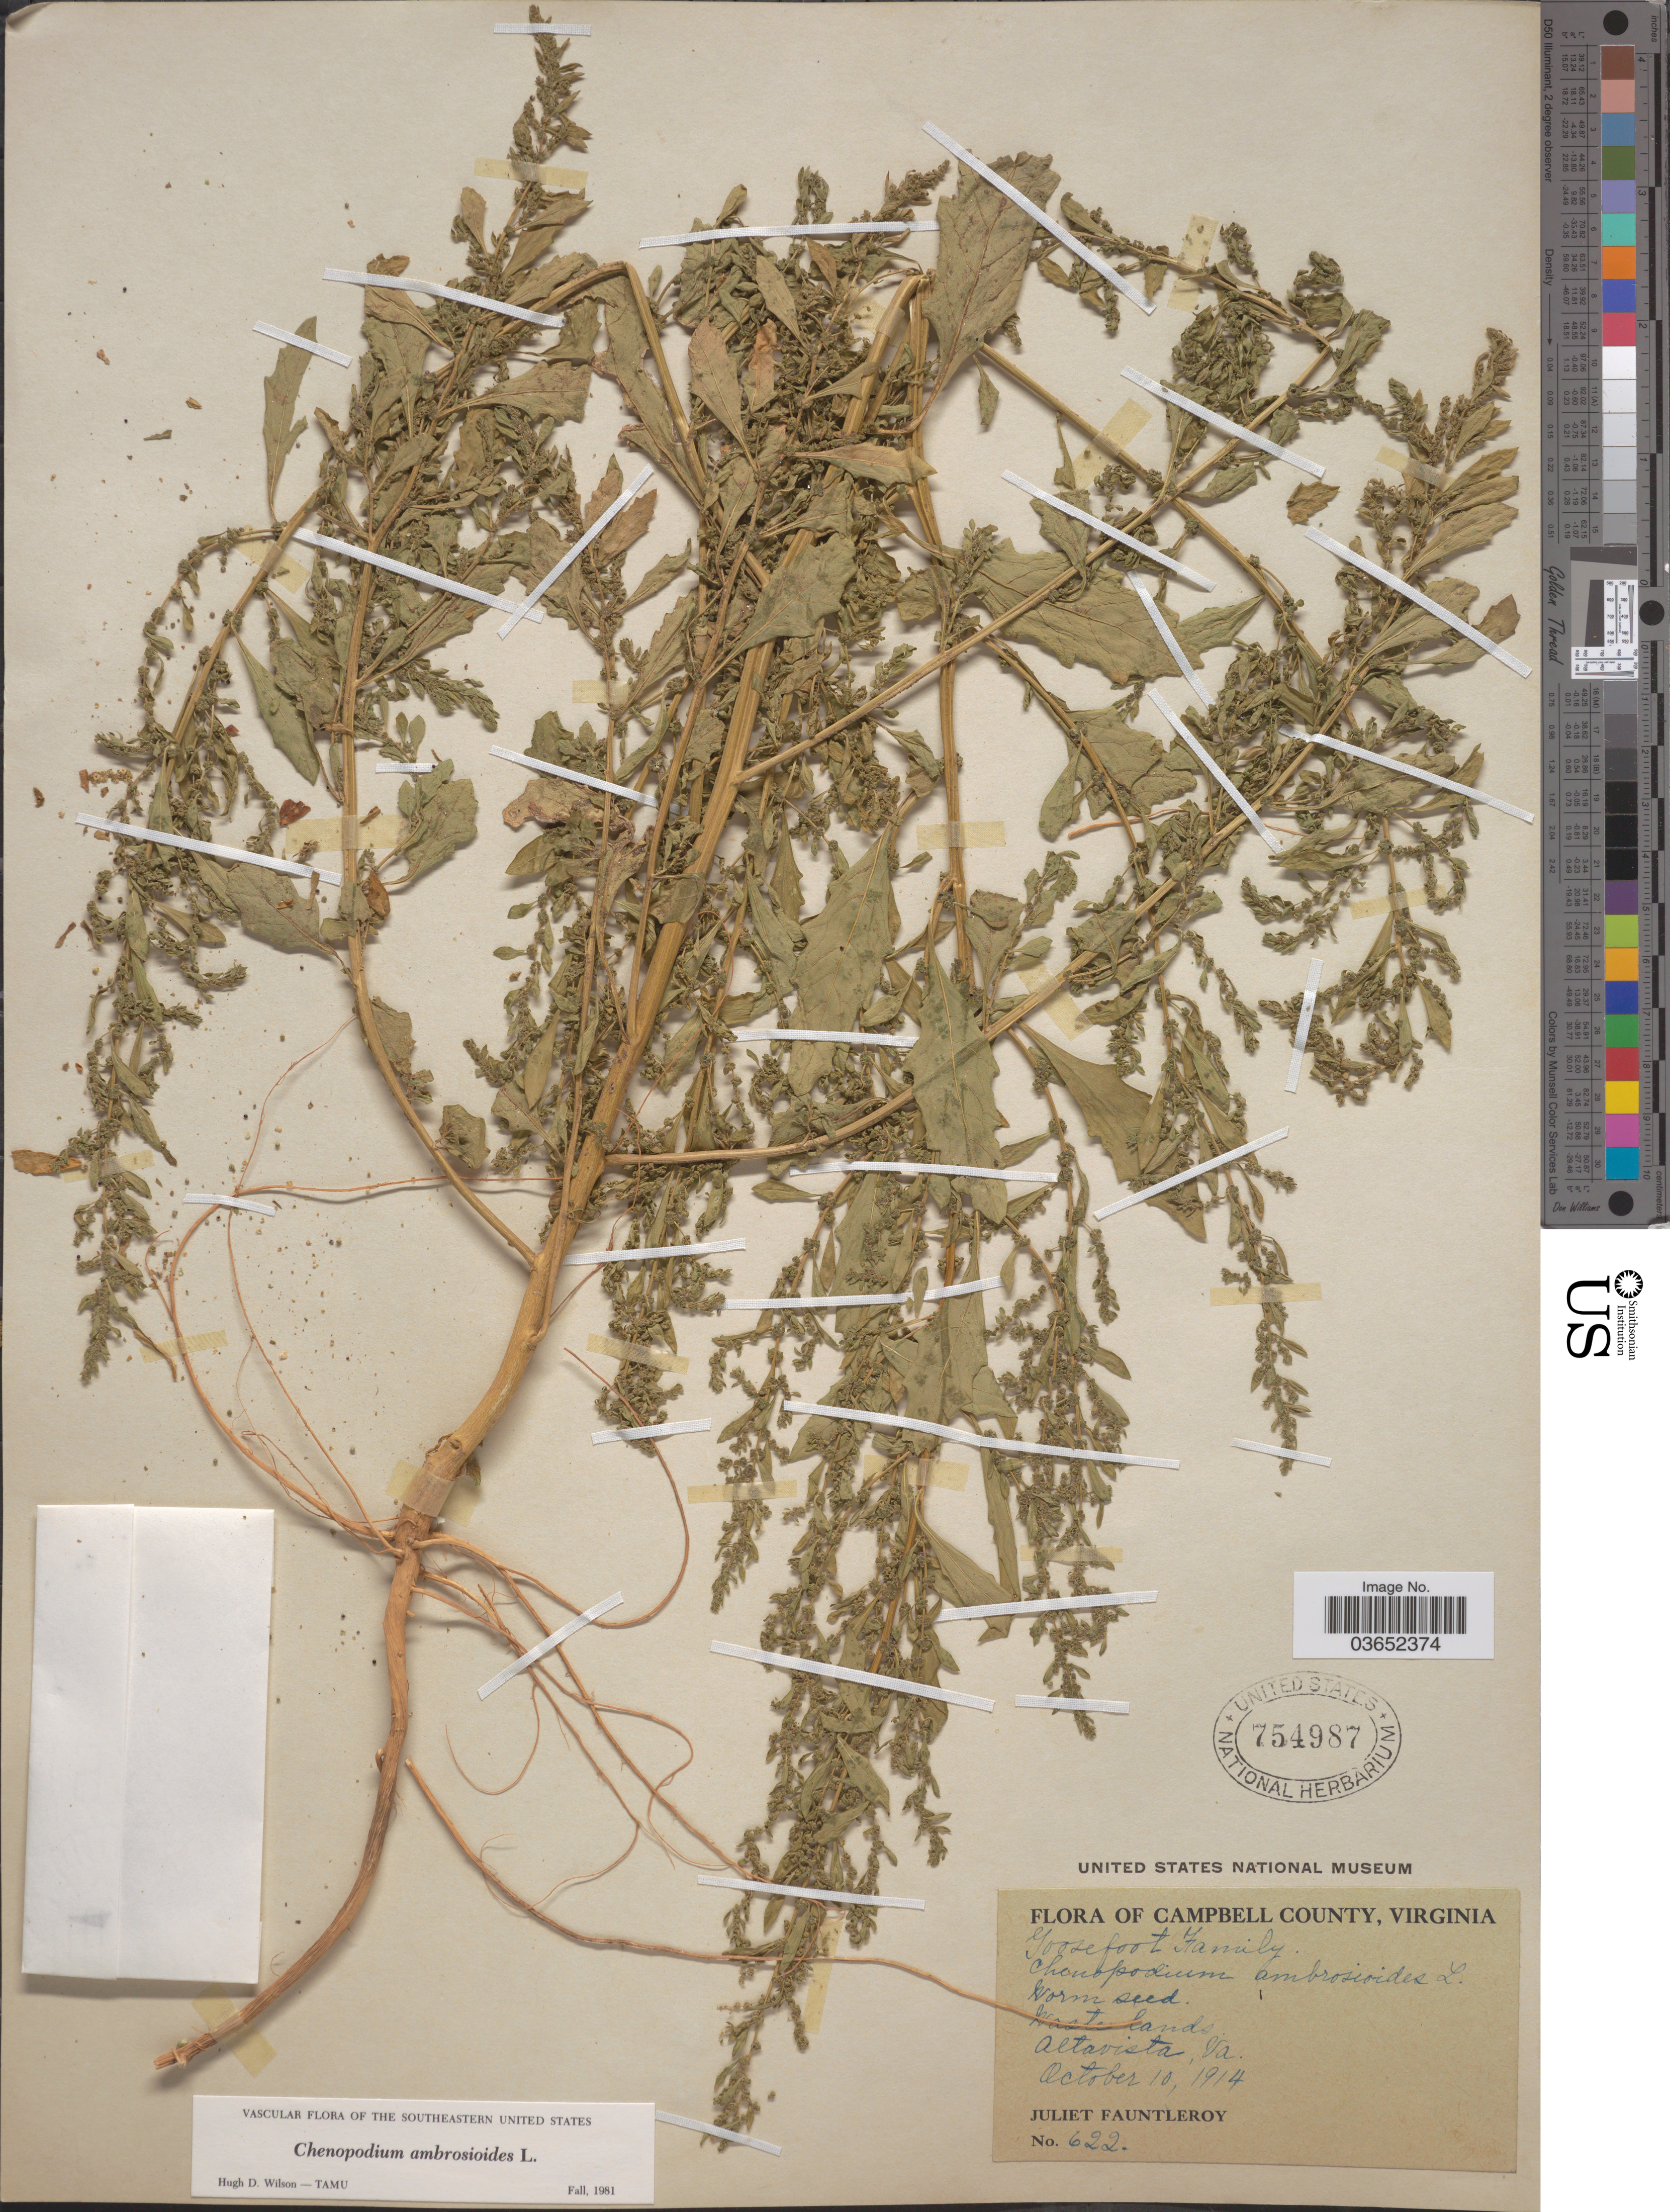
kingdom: Plantae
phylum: Tracheophyta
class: Magnoliopsida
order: Caryophyllales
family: Amaranthaceae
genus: Chenopodium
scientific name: Chenopodium ambrosioides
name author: L.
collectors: J. Fauntleroy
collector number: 622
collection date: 1914-10-10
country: United States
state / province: Virginia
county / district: Campbell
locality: Campbell County. Waste lands. Altavista.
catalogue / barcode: US 754987